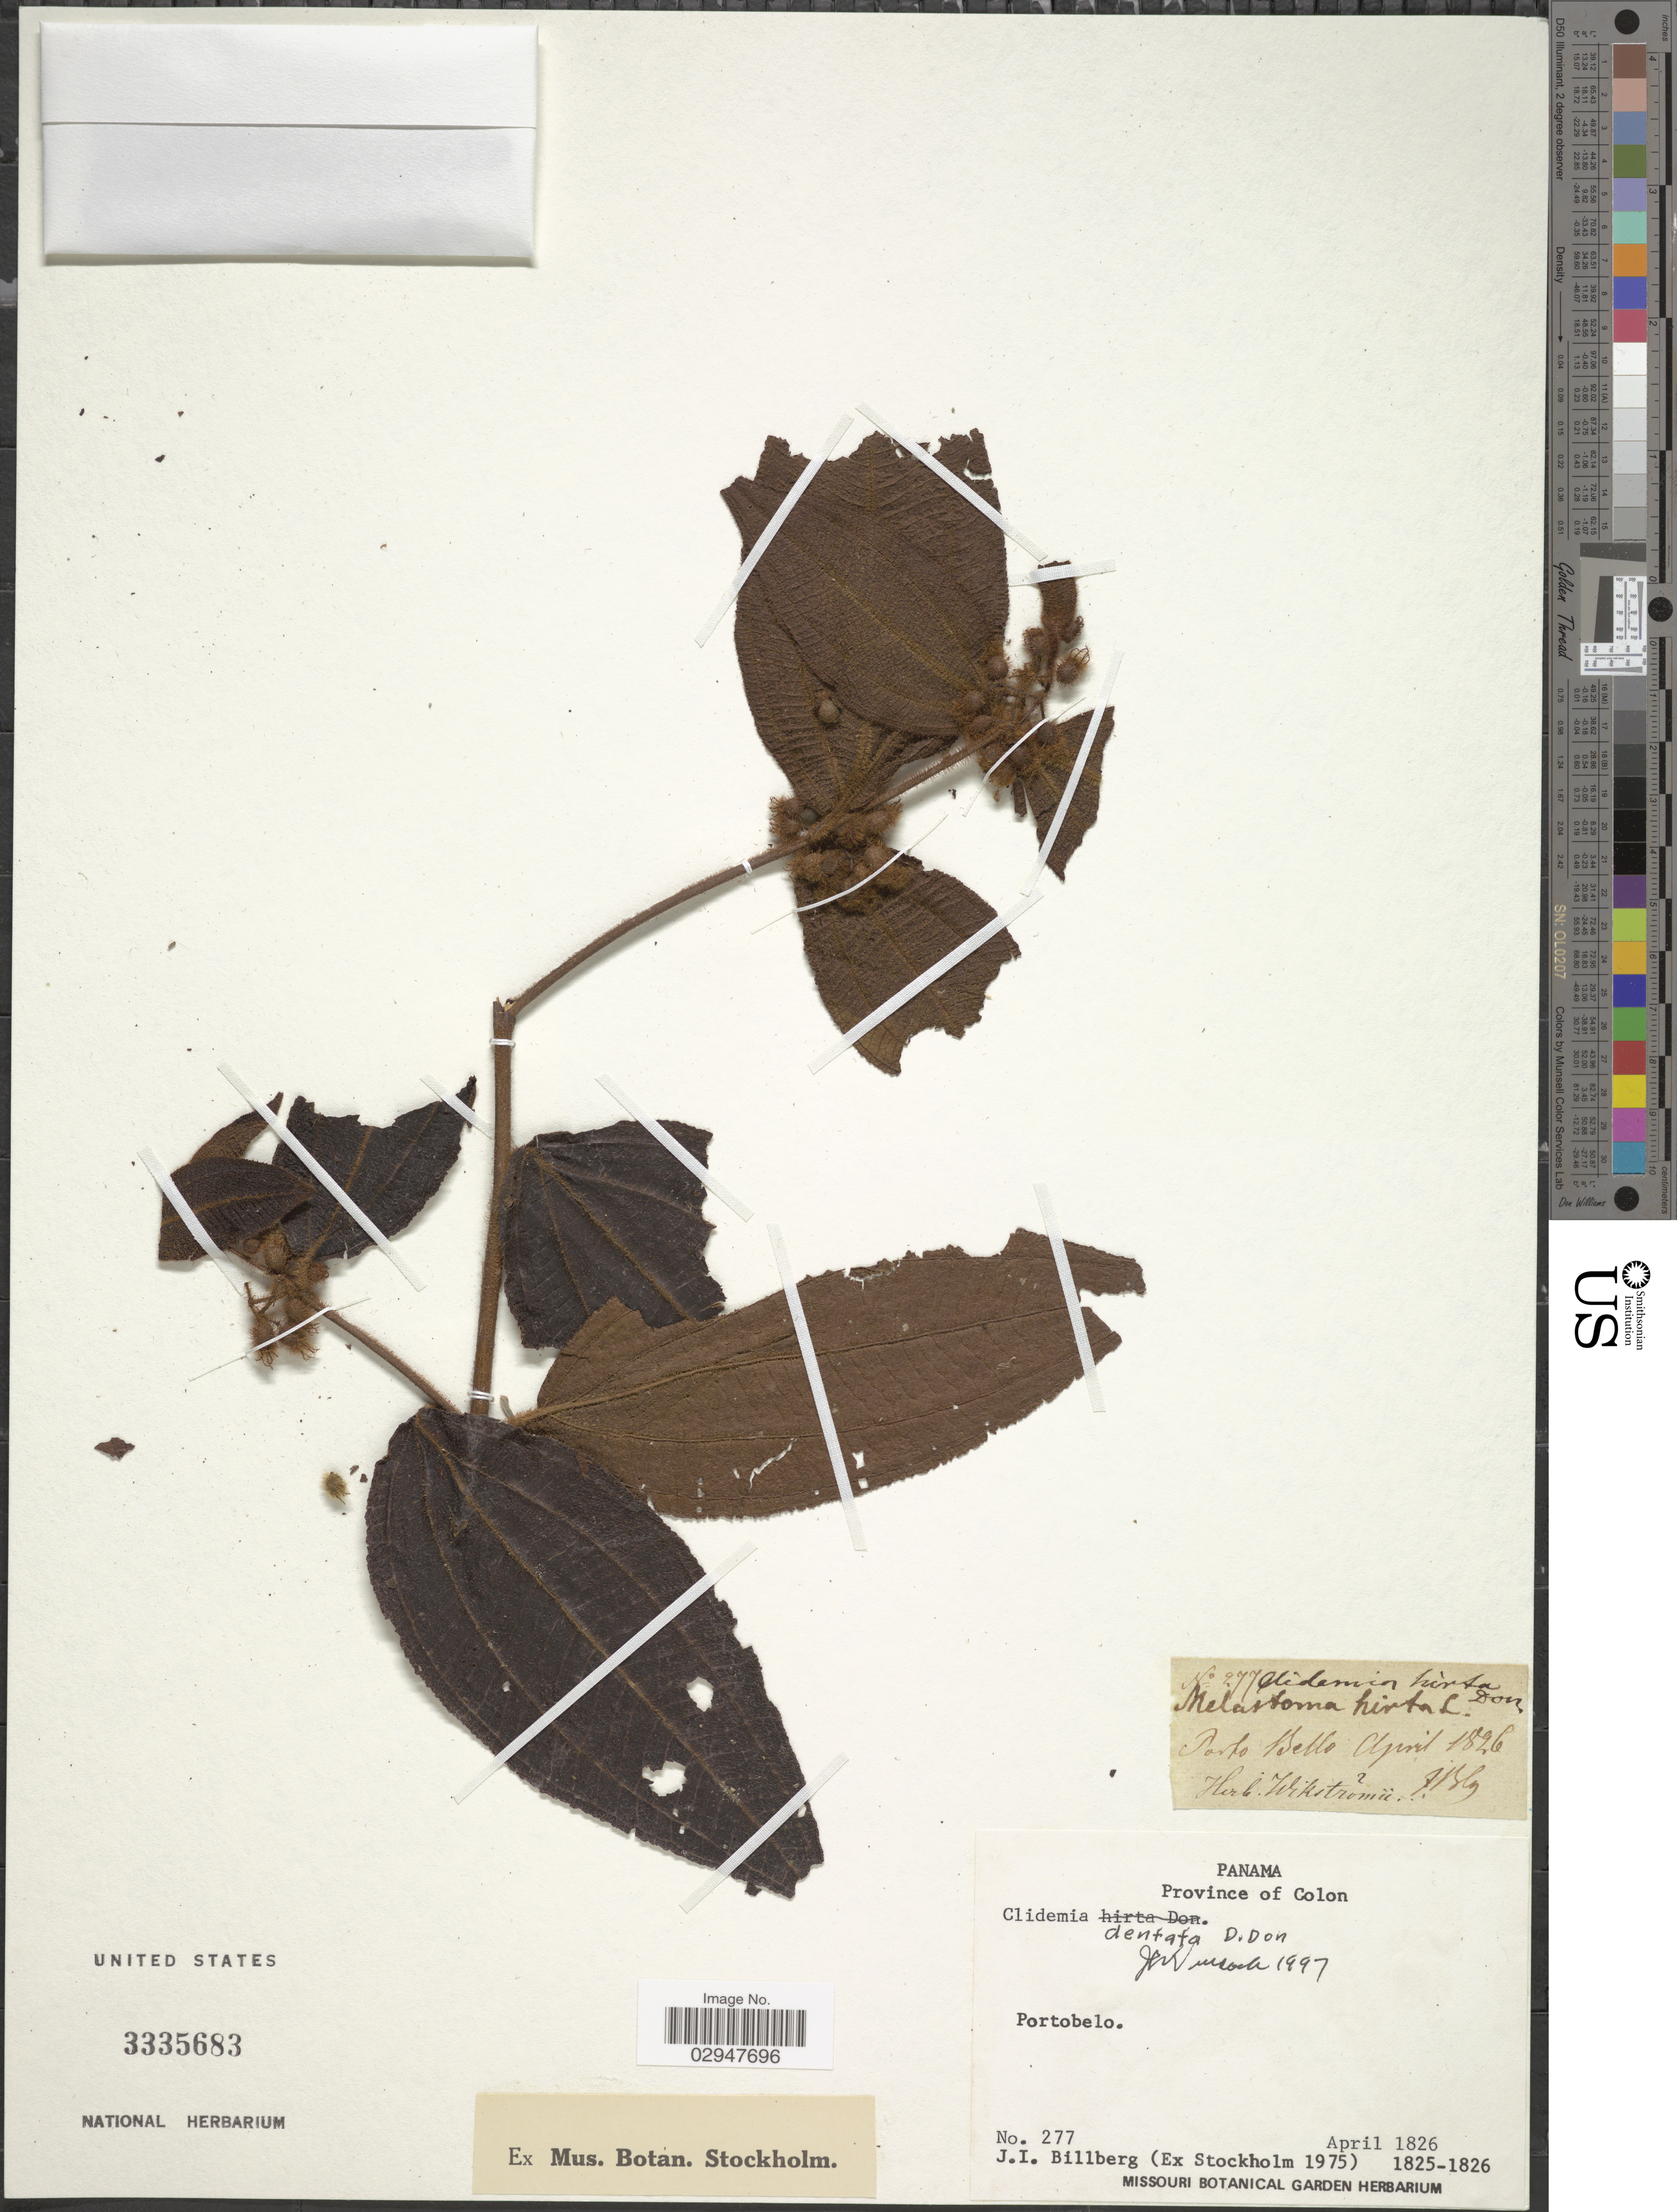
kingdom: Plantae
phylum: Tracheophyta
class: Magnoliopsida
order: Myrtales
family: Melastomataceae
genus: Clidemia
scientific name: Clidemia dentata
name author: D. Don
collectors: J. I. Billberg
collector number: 277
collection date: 1826-04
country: Panama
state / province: Colón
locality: Portobelo.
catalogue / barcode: US 3335683